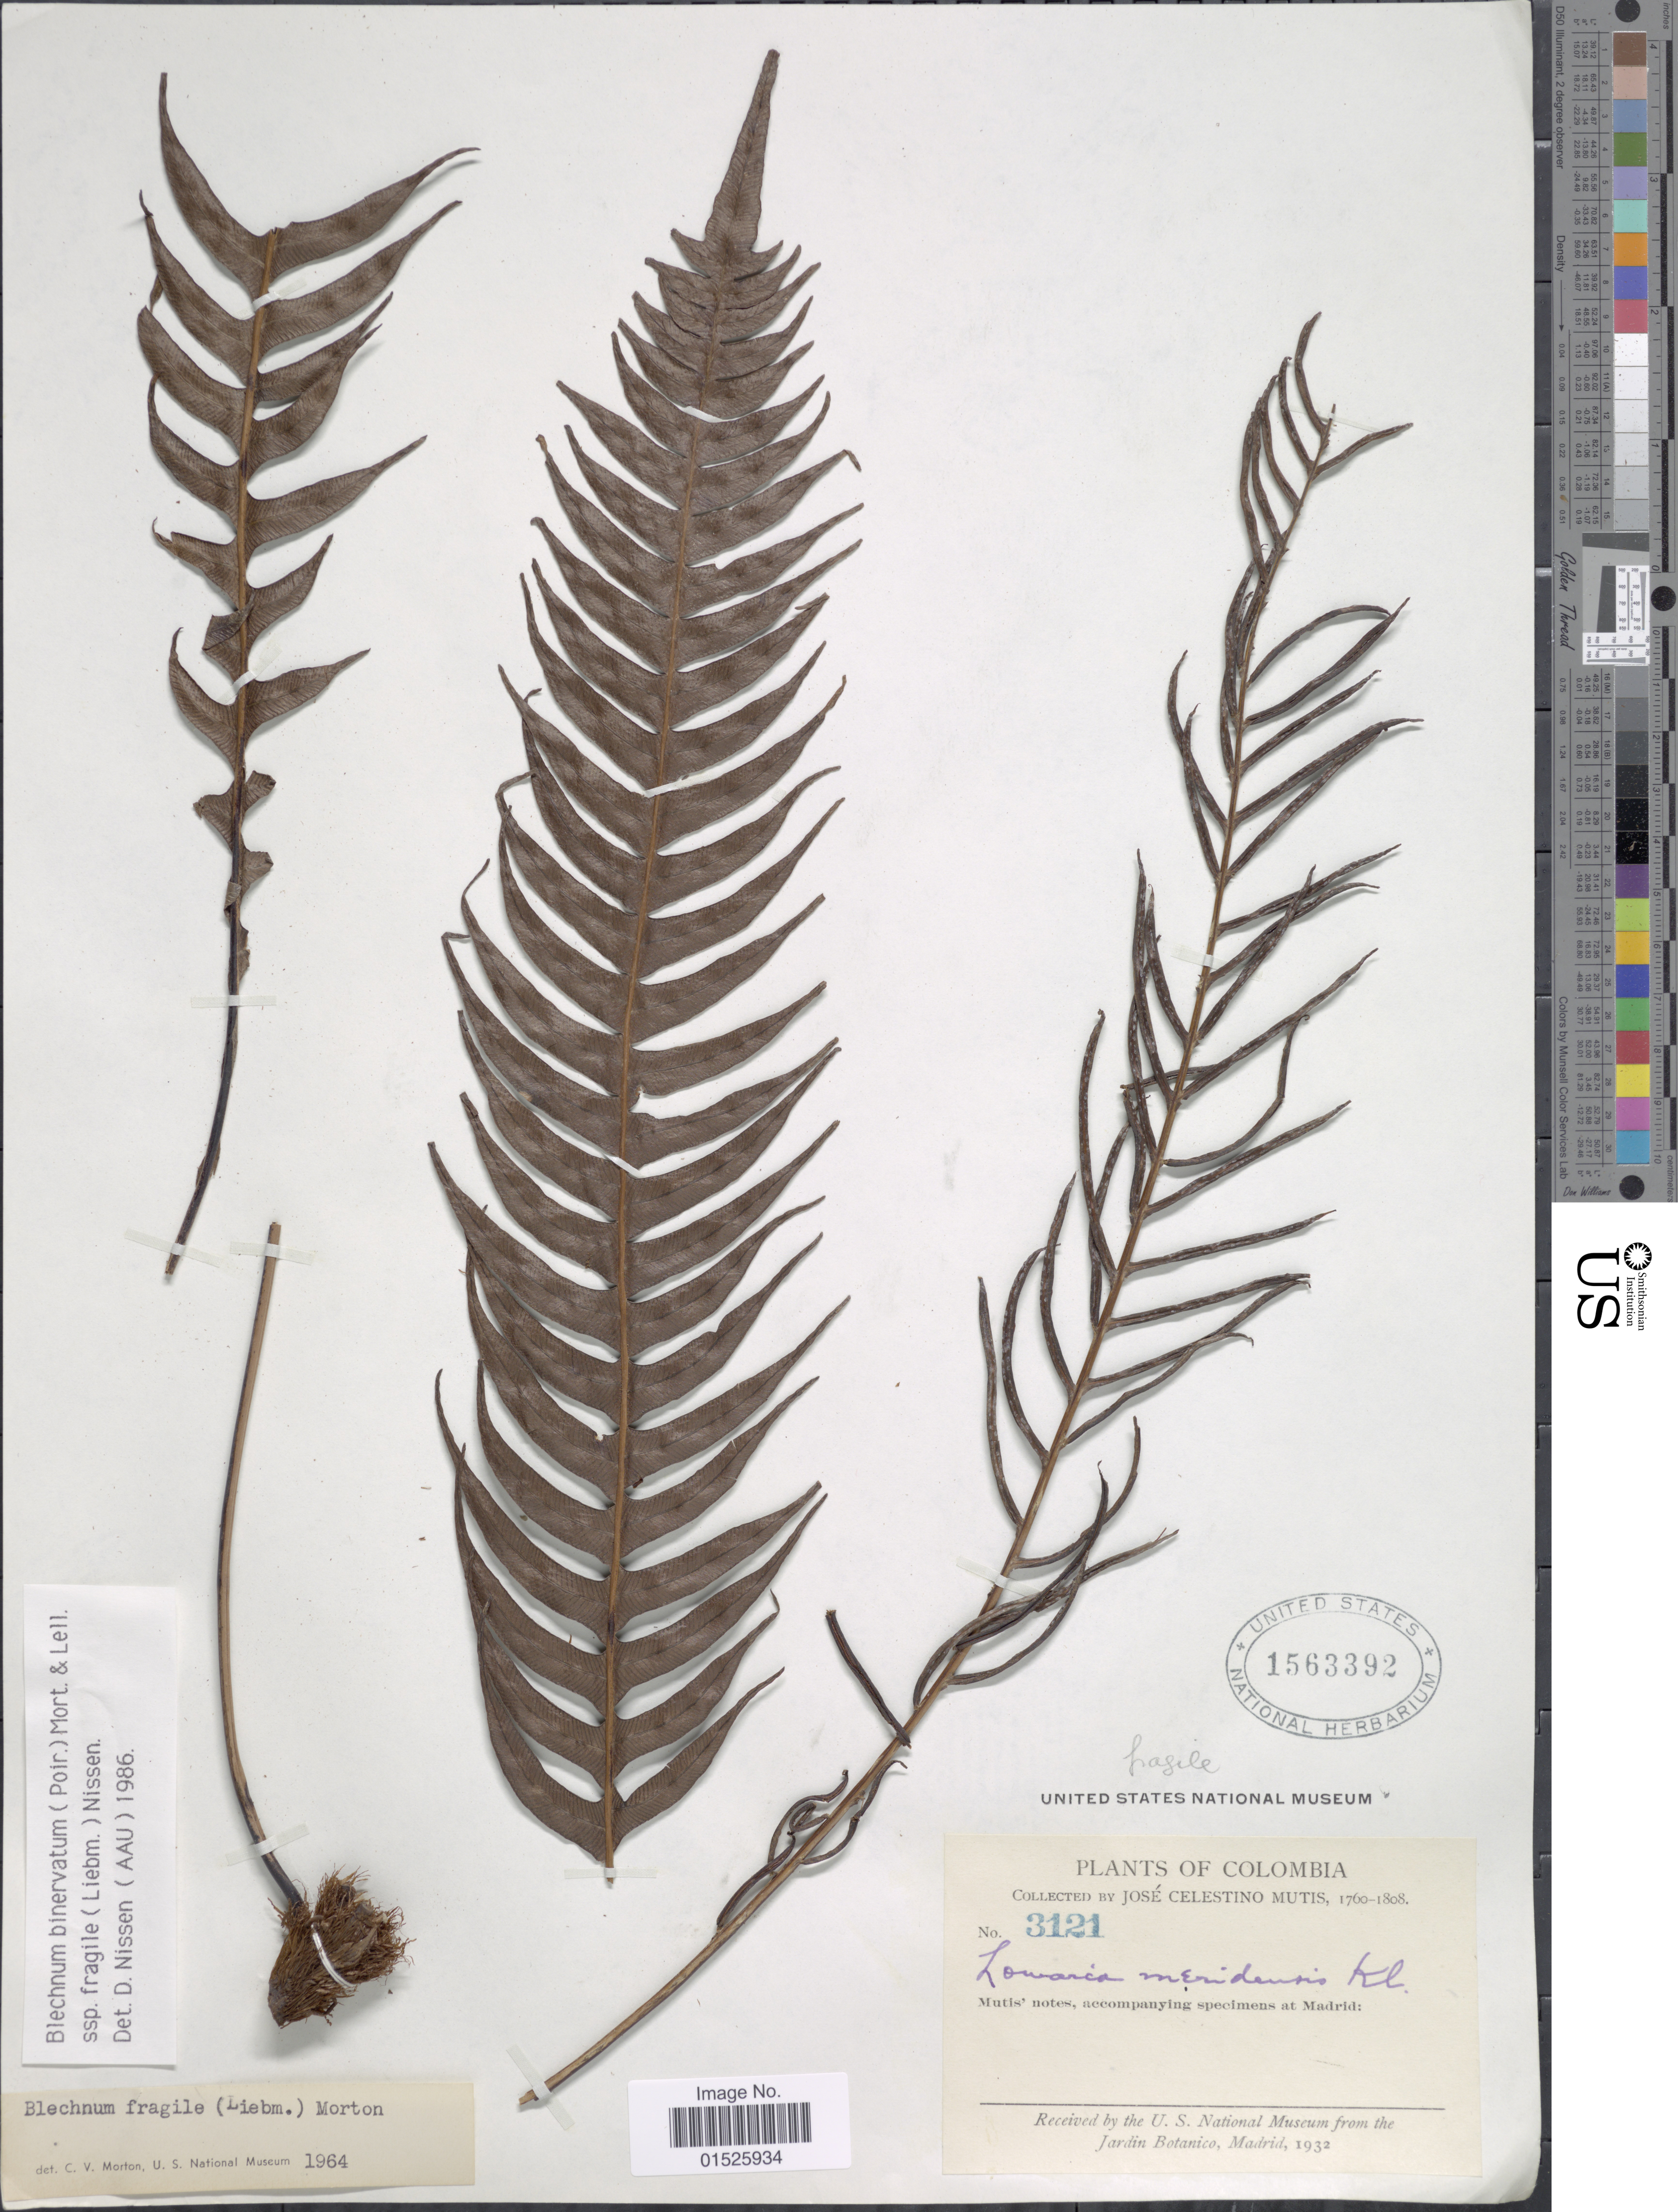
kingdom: Plantae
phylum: Tracheophyta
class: Polypodiopsida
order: Polypodiales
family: Blechnaceae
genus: Blechnum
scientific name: Blechnum fragile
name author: (Liebm.) C.V. Morton & Lellinger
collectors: J. C. B. Mutis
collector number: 3121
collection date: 1760/1808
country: Colombia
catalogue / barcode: US 1563392